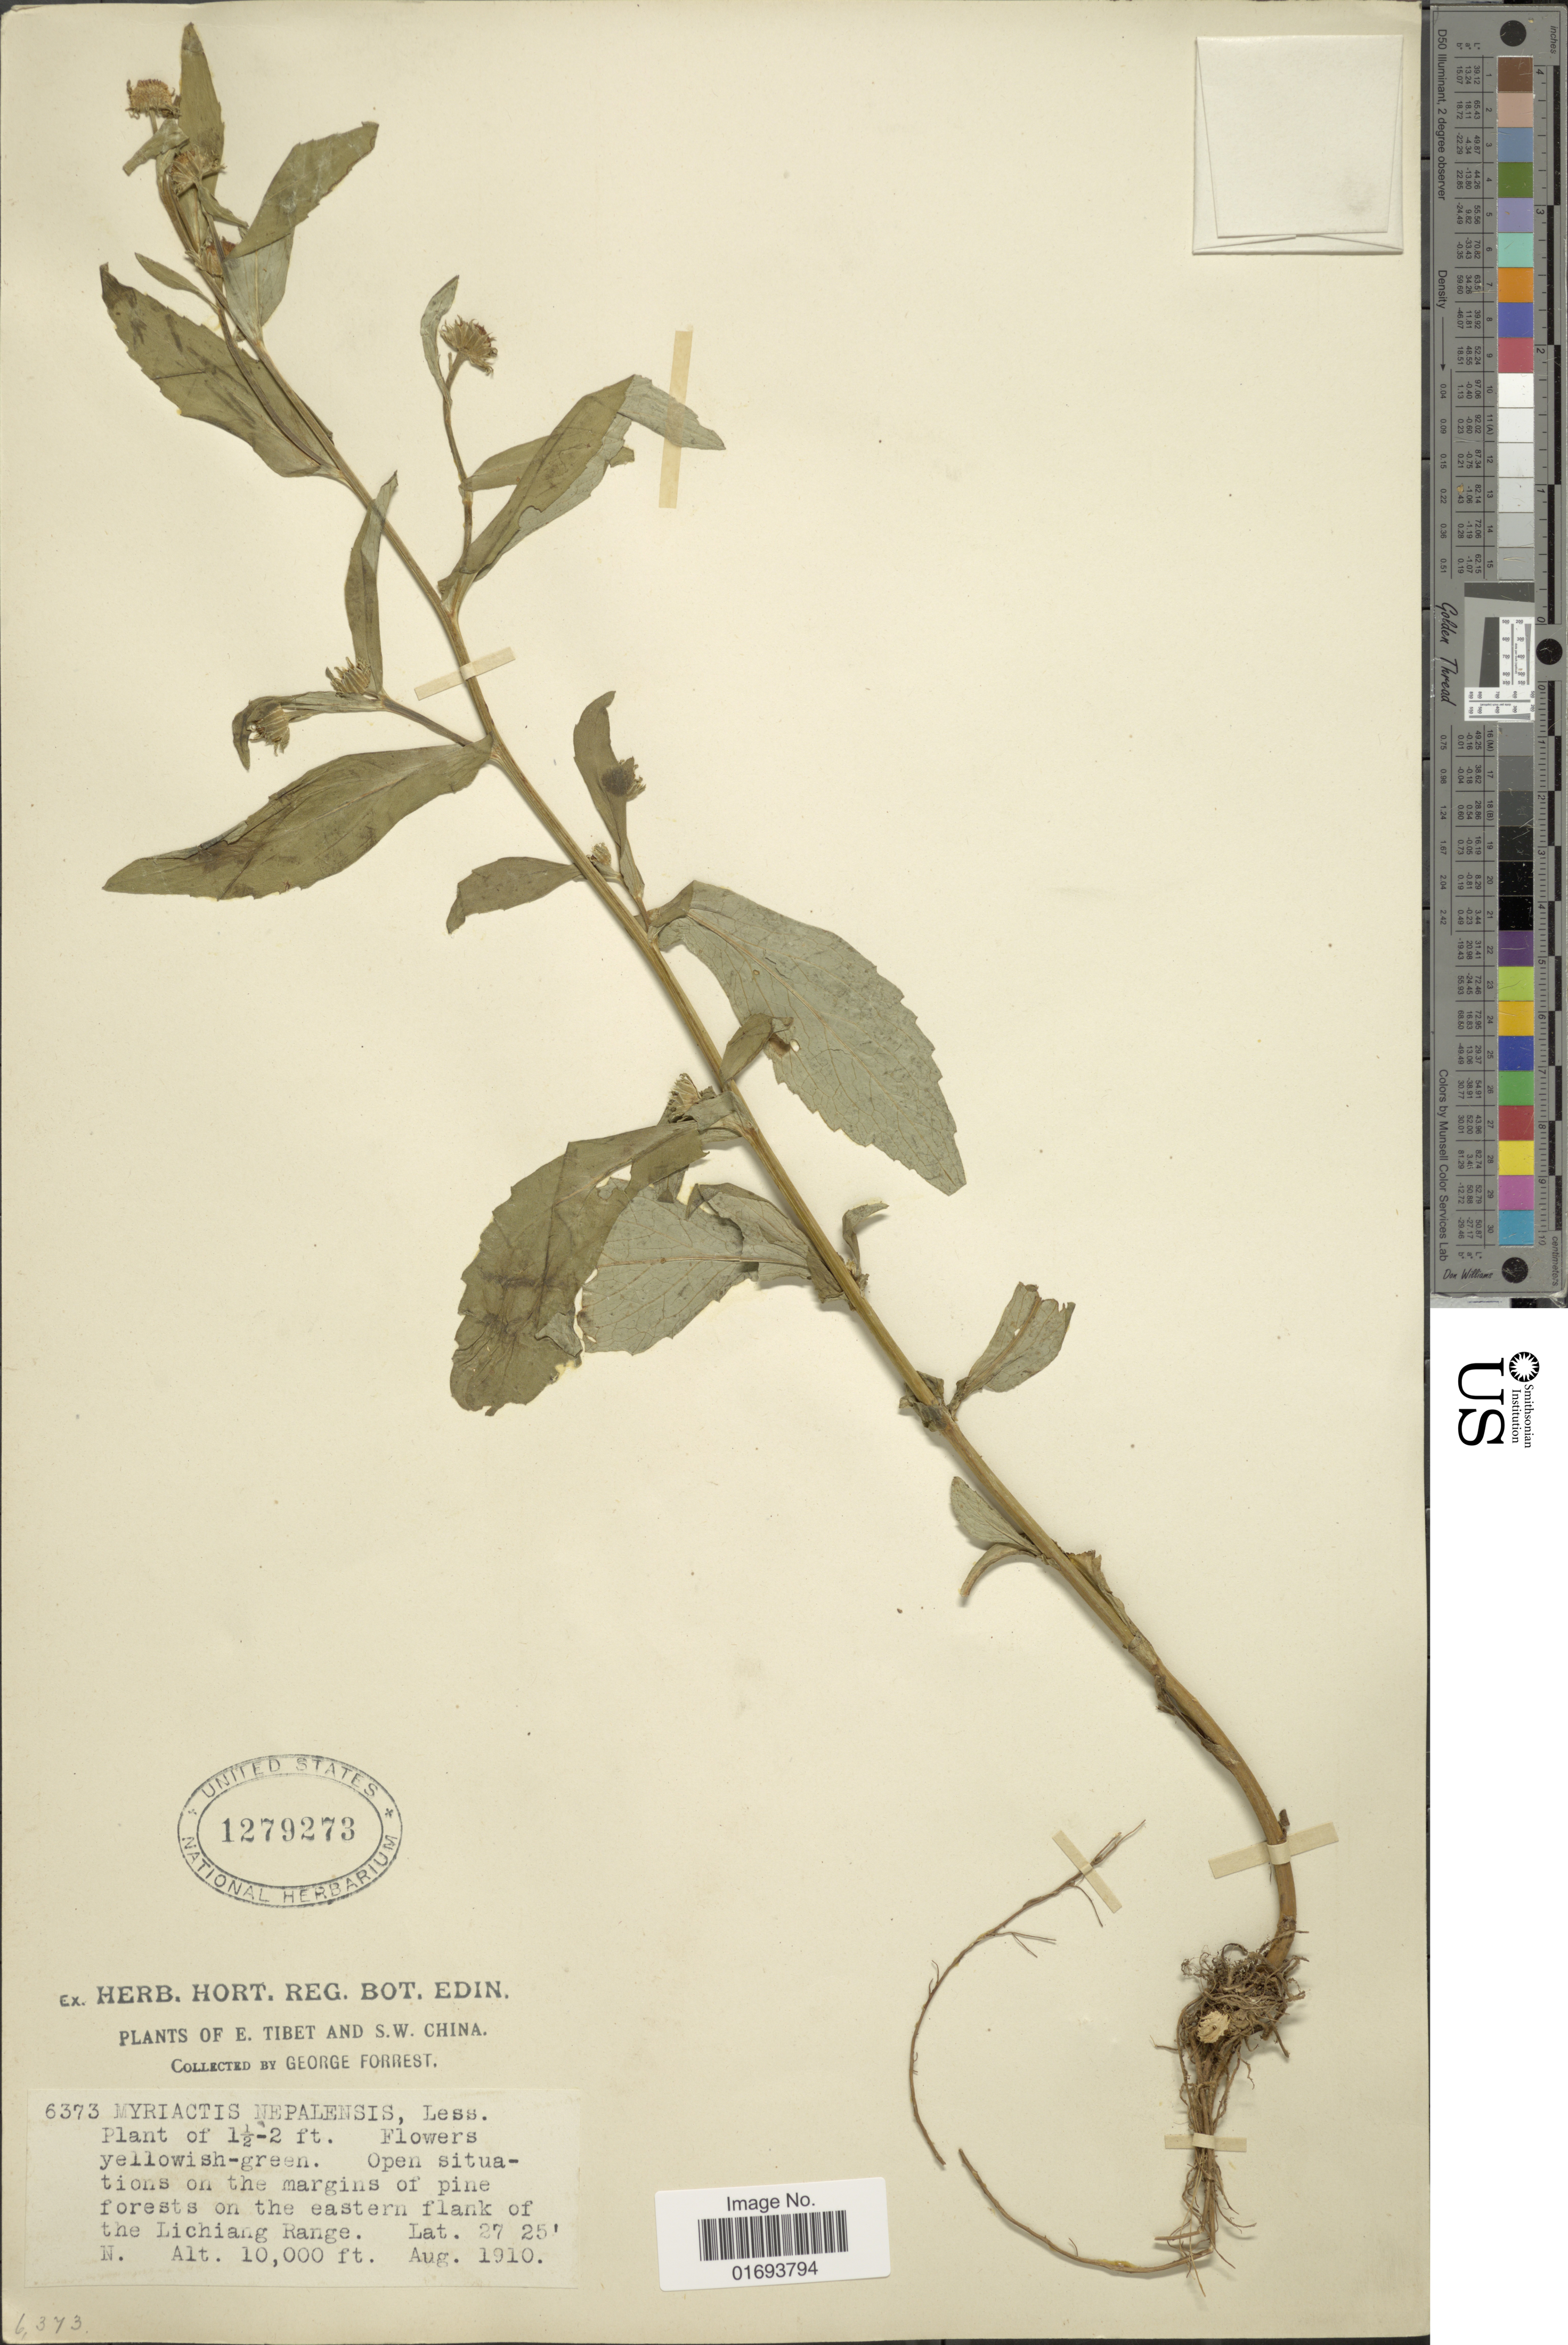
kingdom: Plantae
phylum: Tracheophyta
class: Magnoliopsida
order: Asterales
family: Asteraceae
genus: Myriactis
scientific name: Myriactis nepalensis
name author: Less.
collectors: G. Forrest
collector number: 6373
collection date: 1910-08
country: China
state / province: Xizang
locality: Open situations on the margins of pine forests on the eastern flank of the Lichiang Range. E. Tibet an S. W. China.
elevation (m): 3048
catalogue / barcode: US 1279273